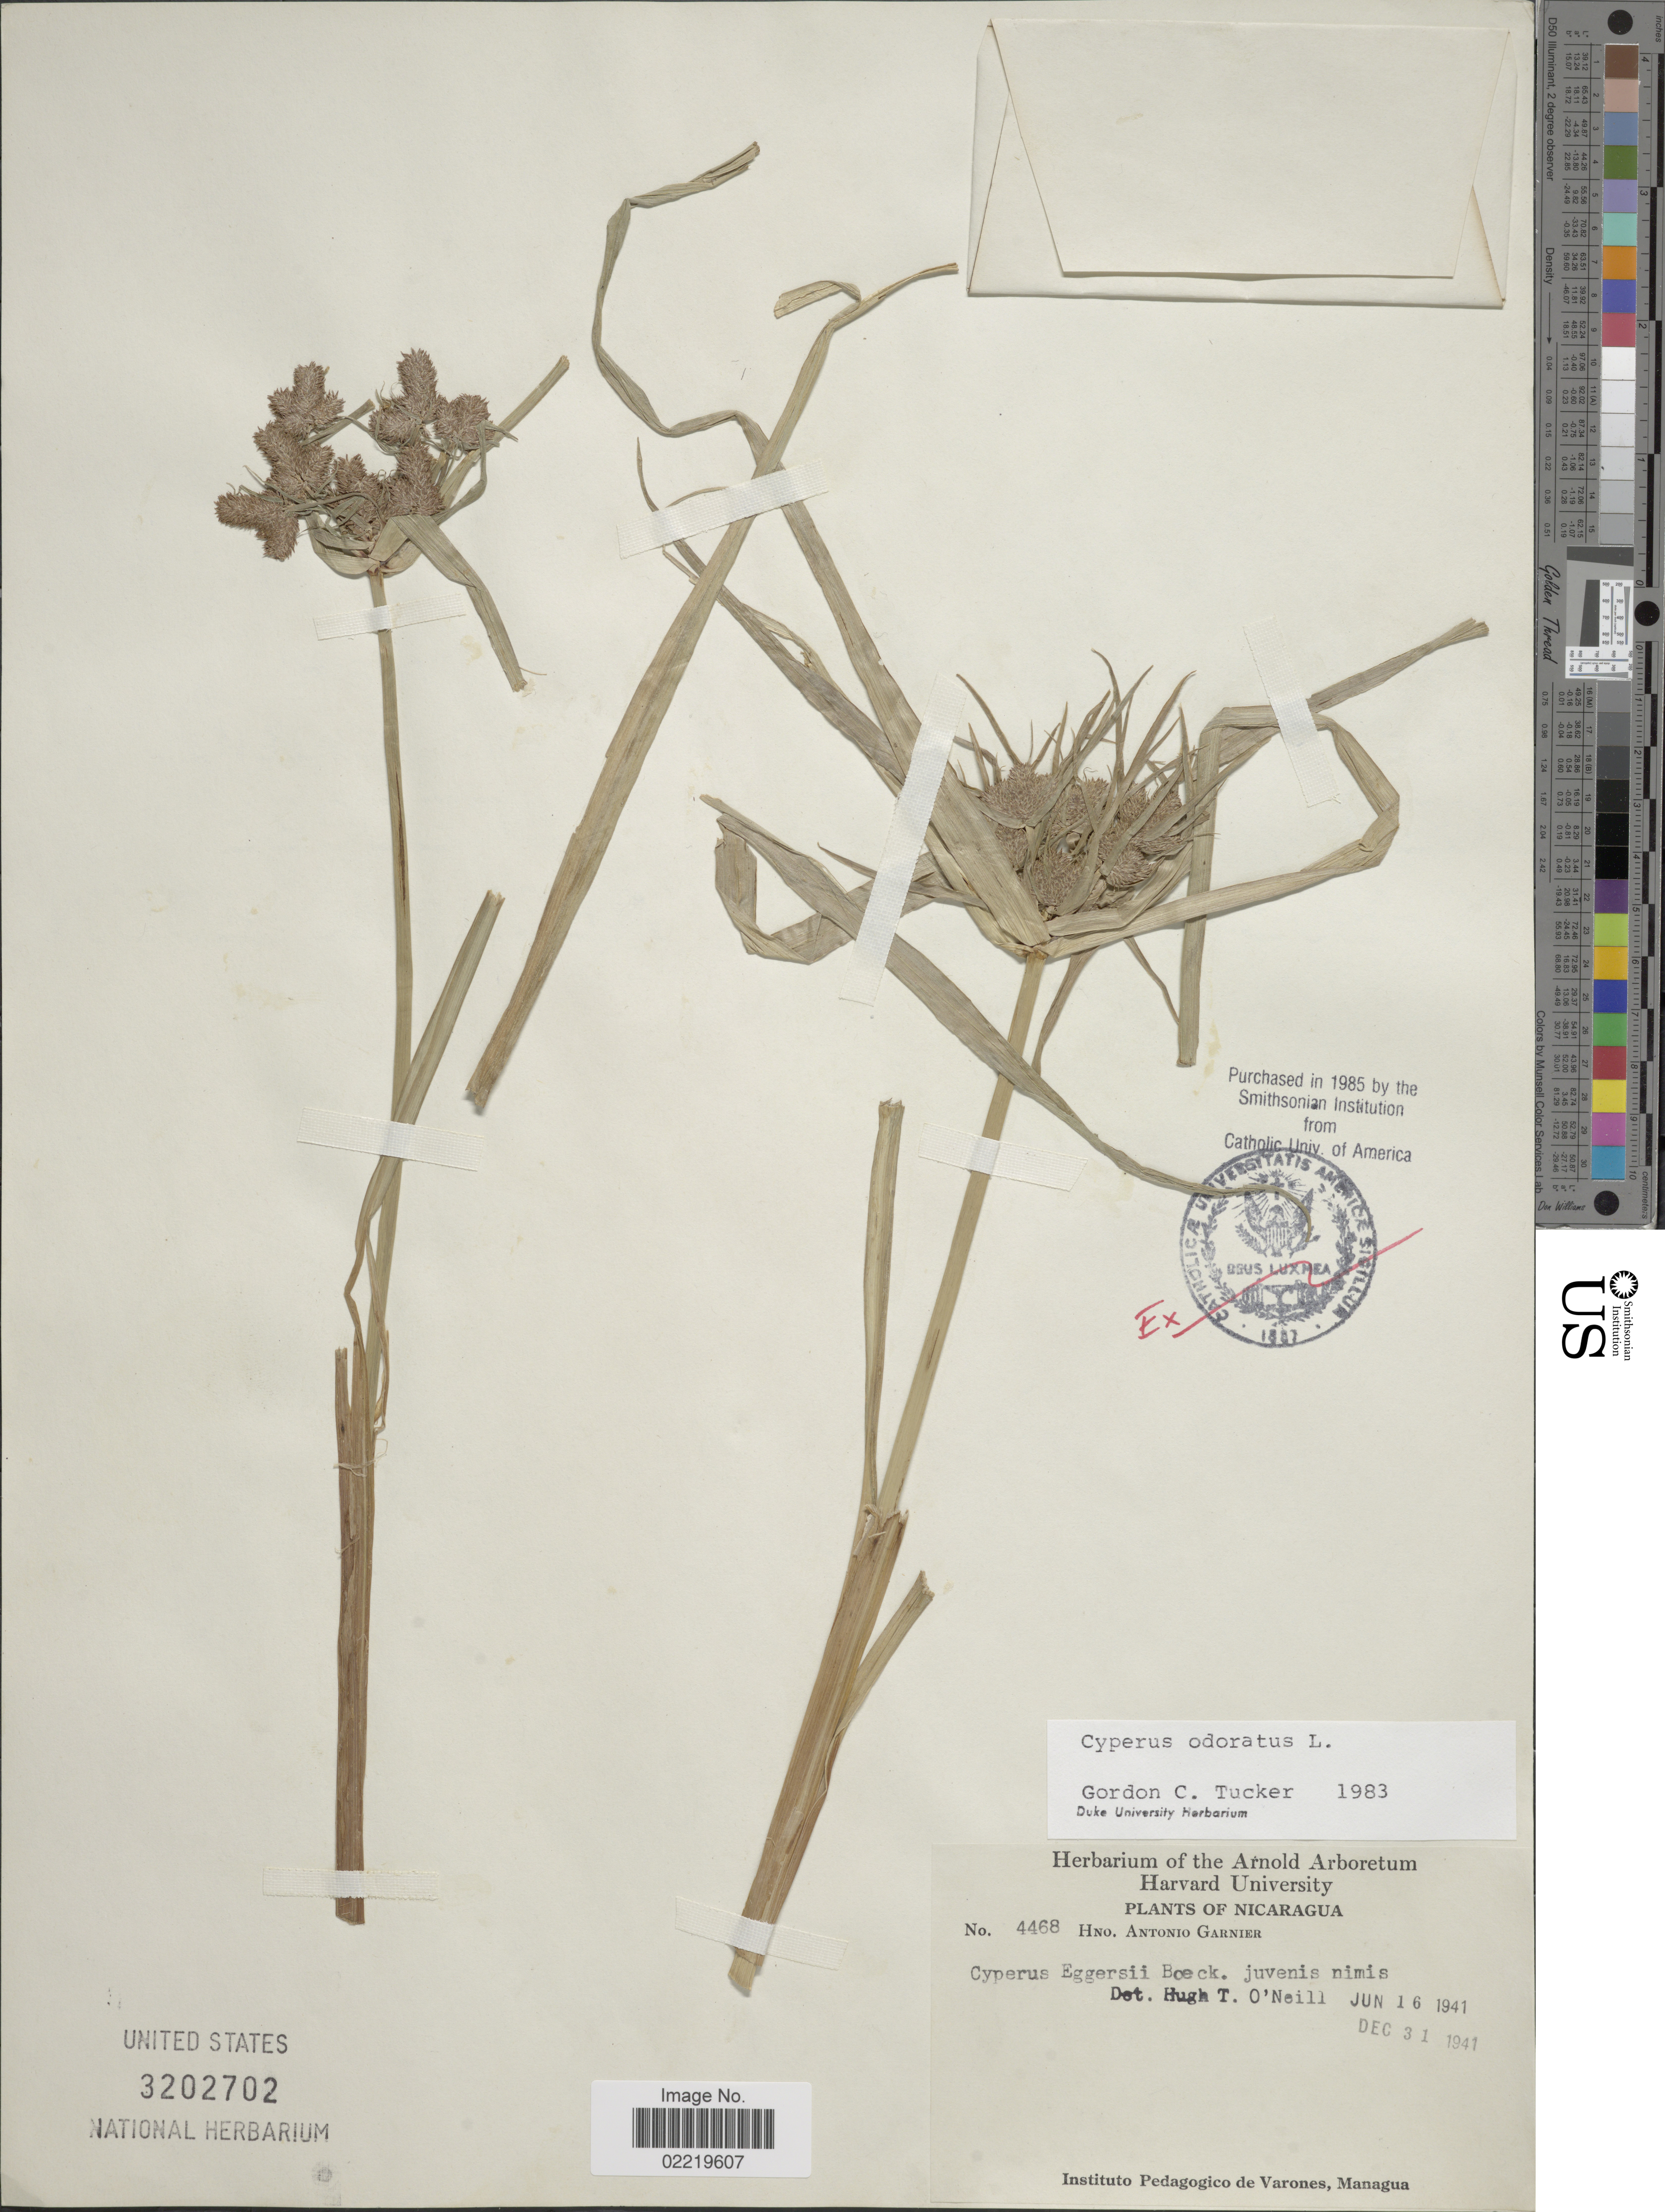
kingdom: Plantae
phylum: Tracheophyta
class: Liliopsida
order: Poales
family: Cyperaceae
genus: Cyperus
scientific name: Cyperus odoratus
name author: L.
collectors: Bro. A. Garnier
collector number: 4468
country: Nicaragua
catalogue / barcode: US 3202702